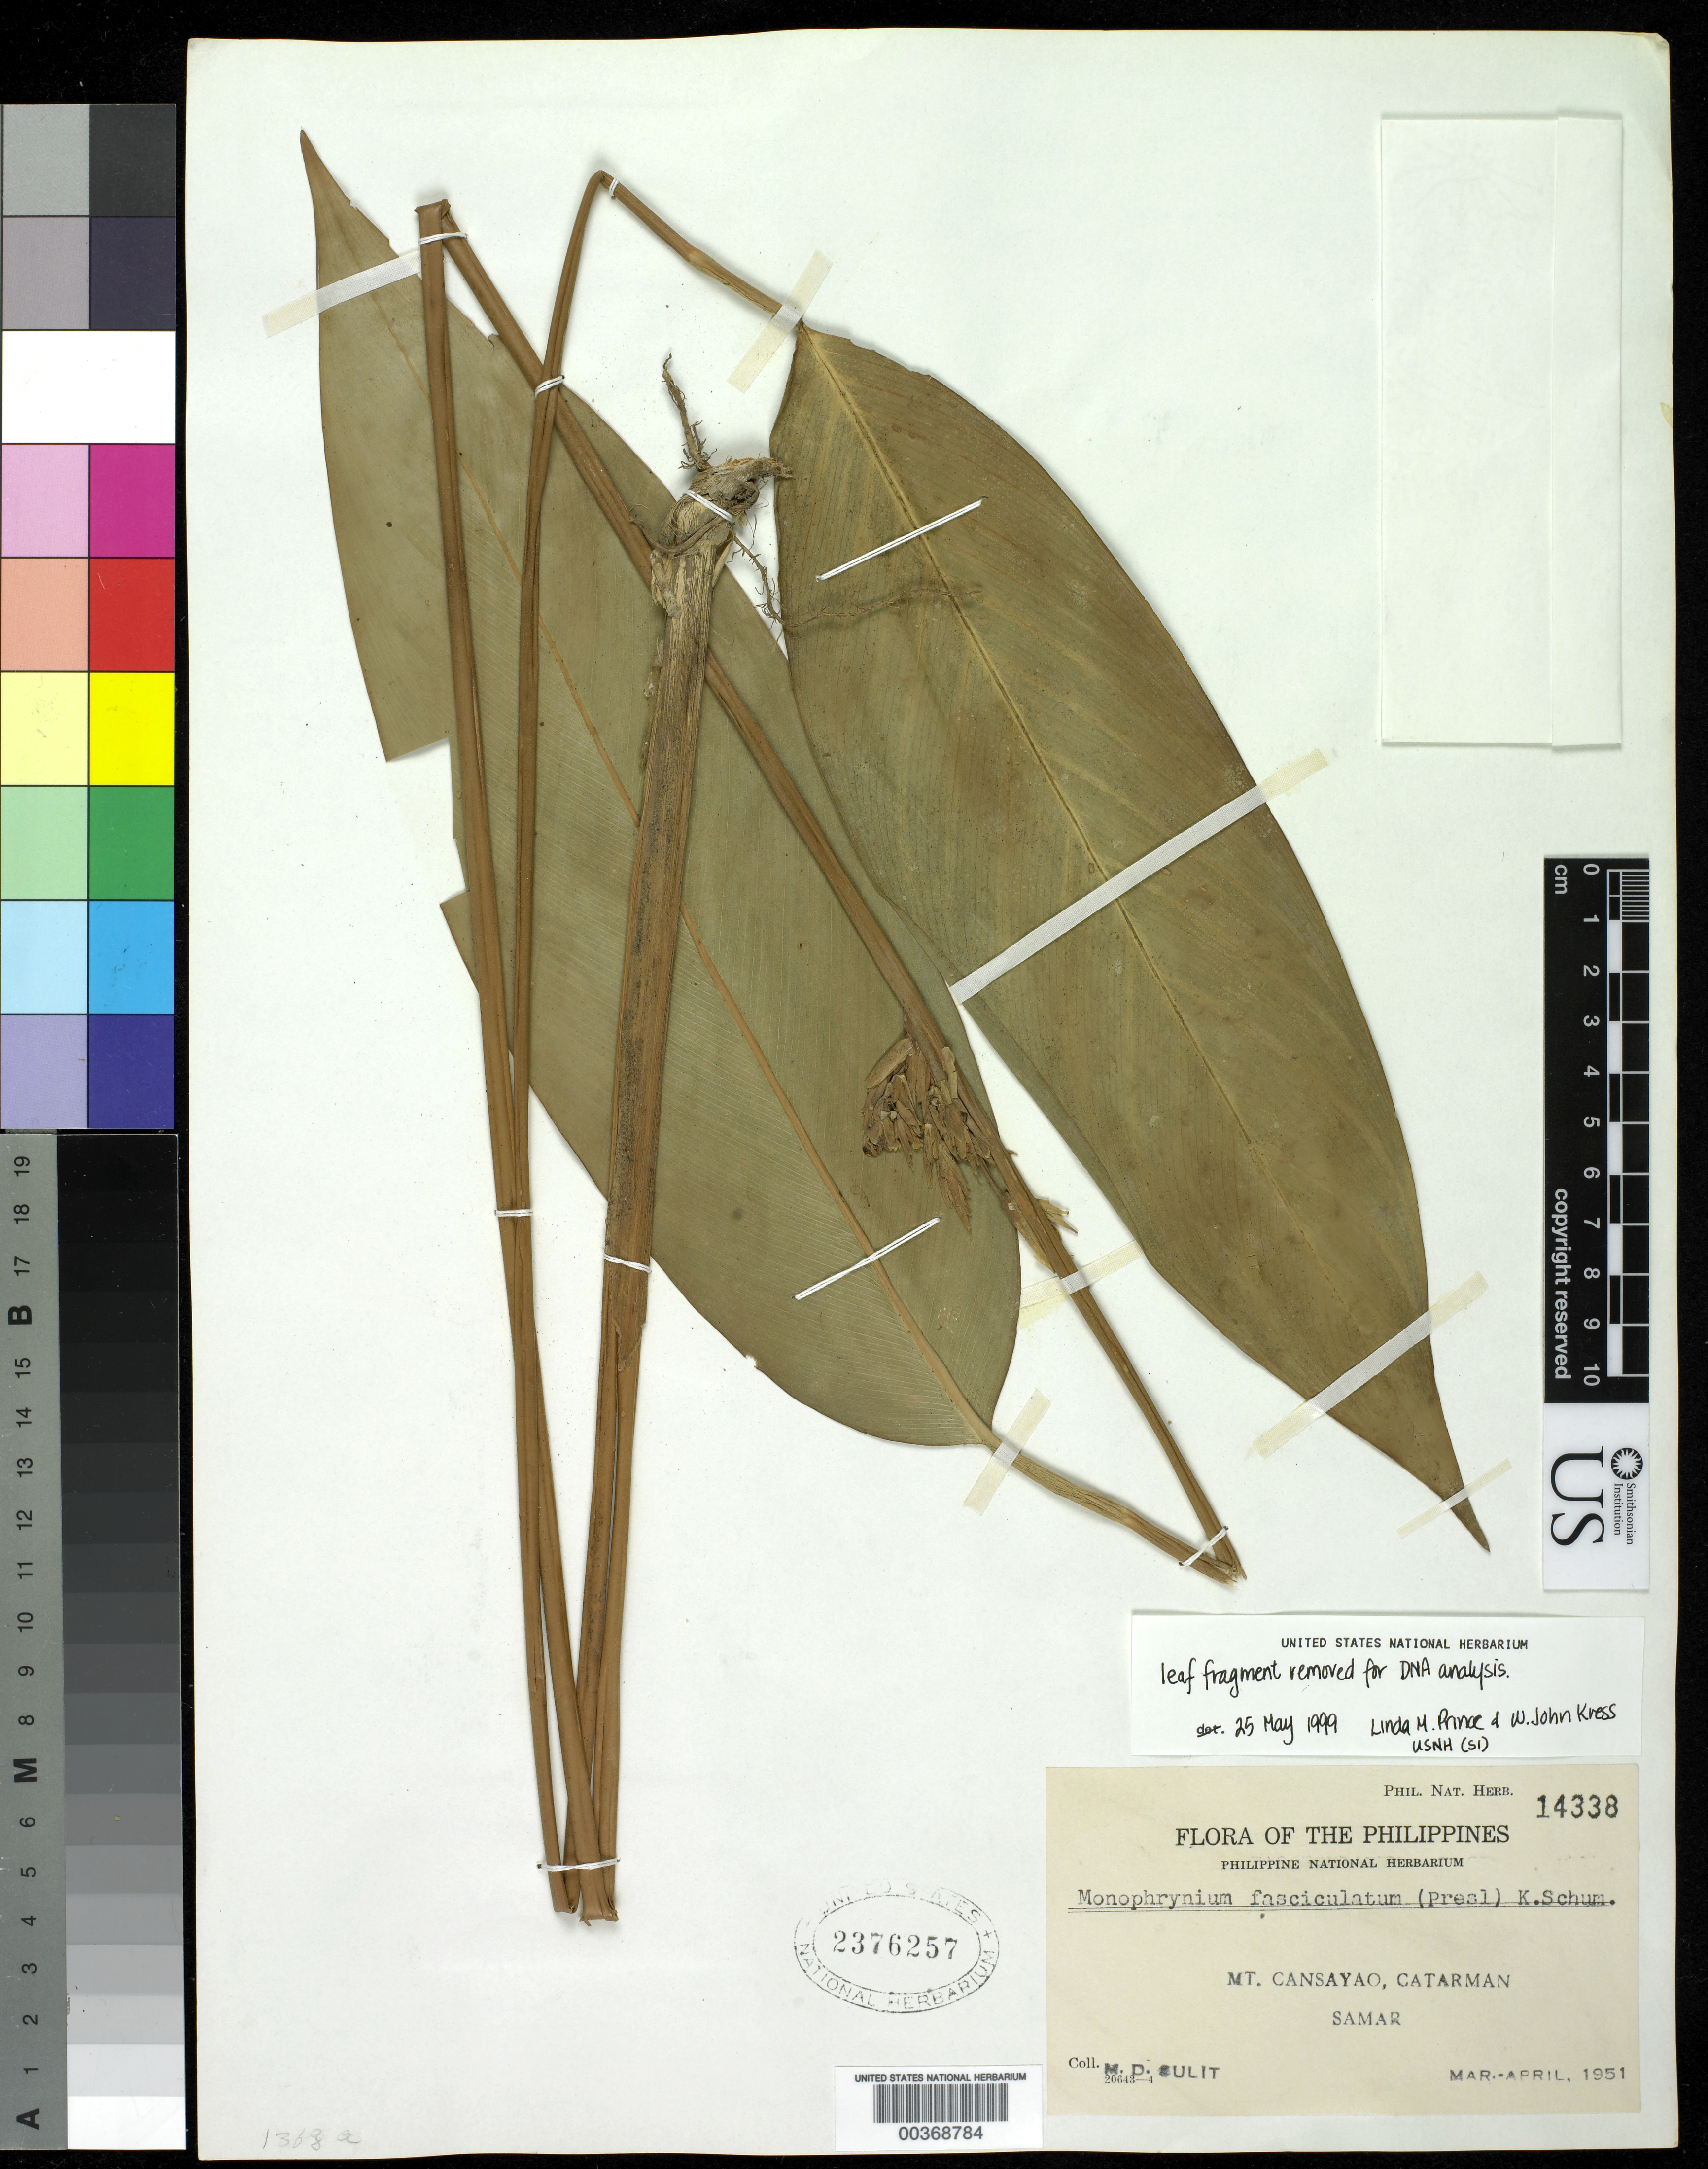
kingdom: Plantae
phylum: Tracheophyta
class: Liliopsida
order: Zingiberales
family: Marantaceae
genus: Phrynium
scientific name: Phrynium fasciculatum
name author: (C. Presl) Horan.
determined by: Strong, M. T., (US), Smithsonian Institution - National Museum of Natural History (UNITED STATES)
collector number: Phil. Nat. Herb. 14338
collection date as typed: Mar 1951 to -- Apr 1951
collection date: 1951-03/1951-04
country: Philippines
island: Samar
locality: Mt. cansayao, catarman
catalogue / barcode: US 2376257